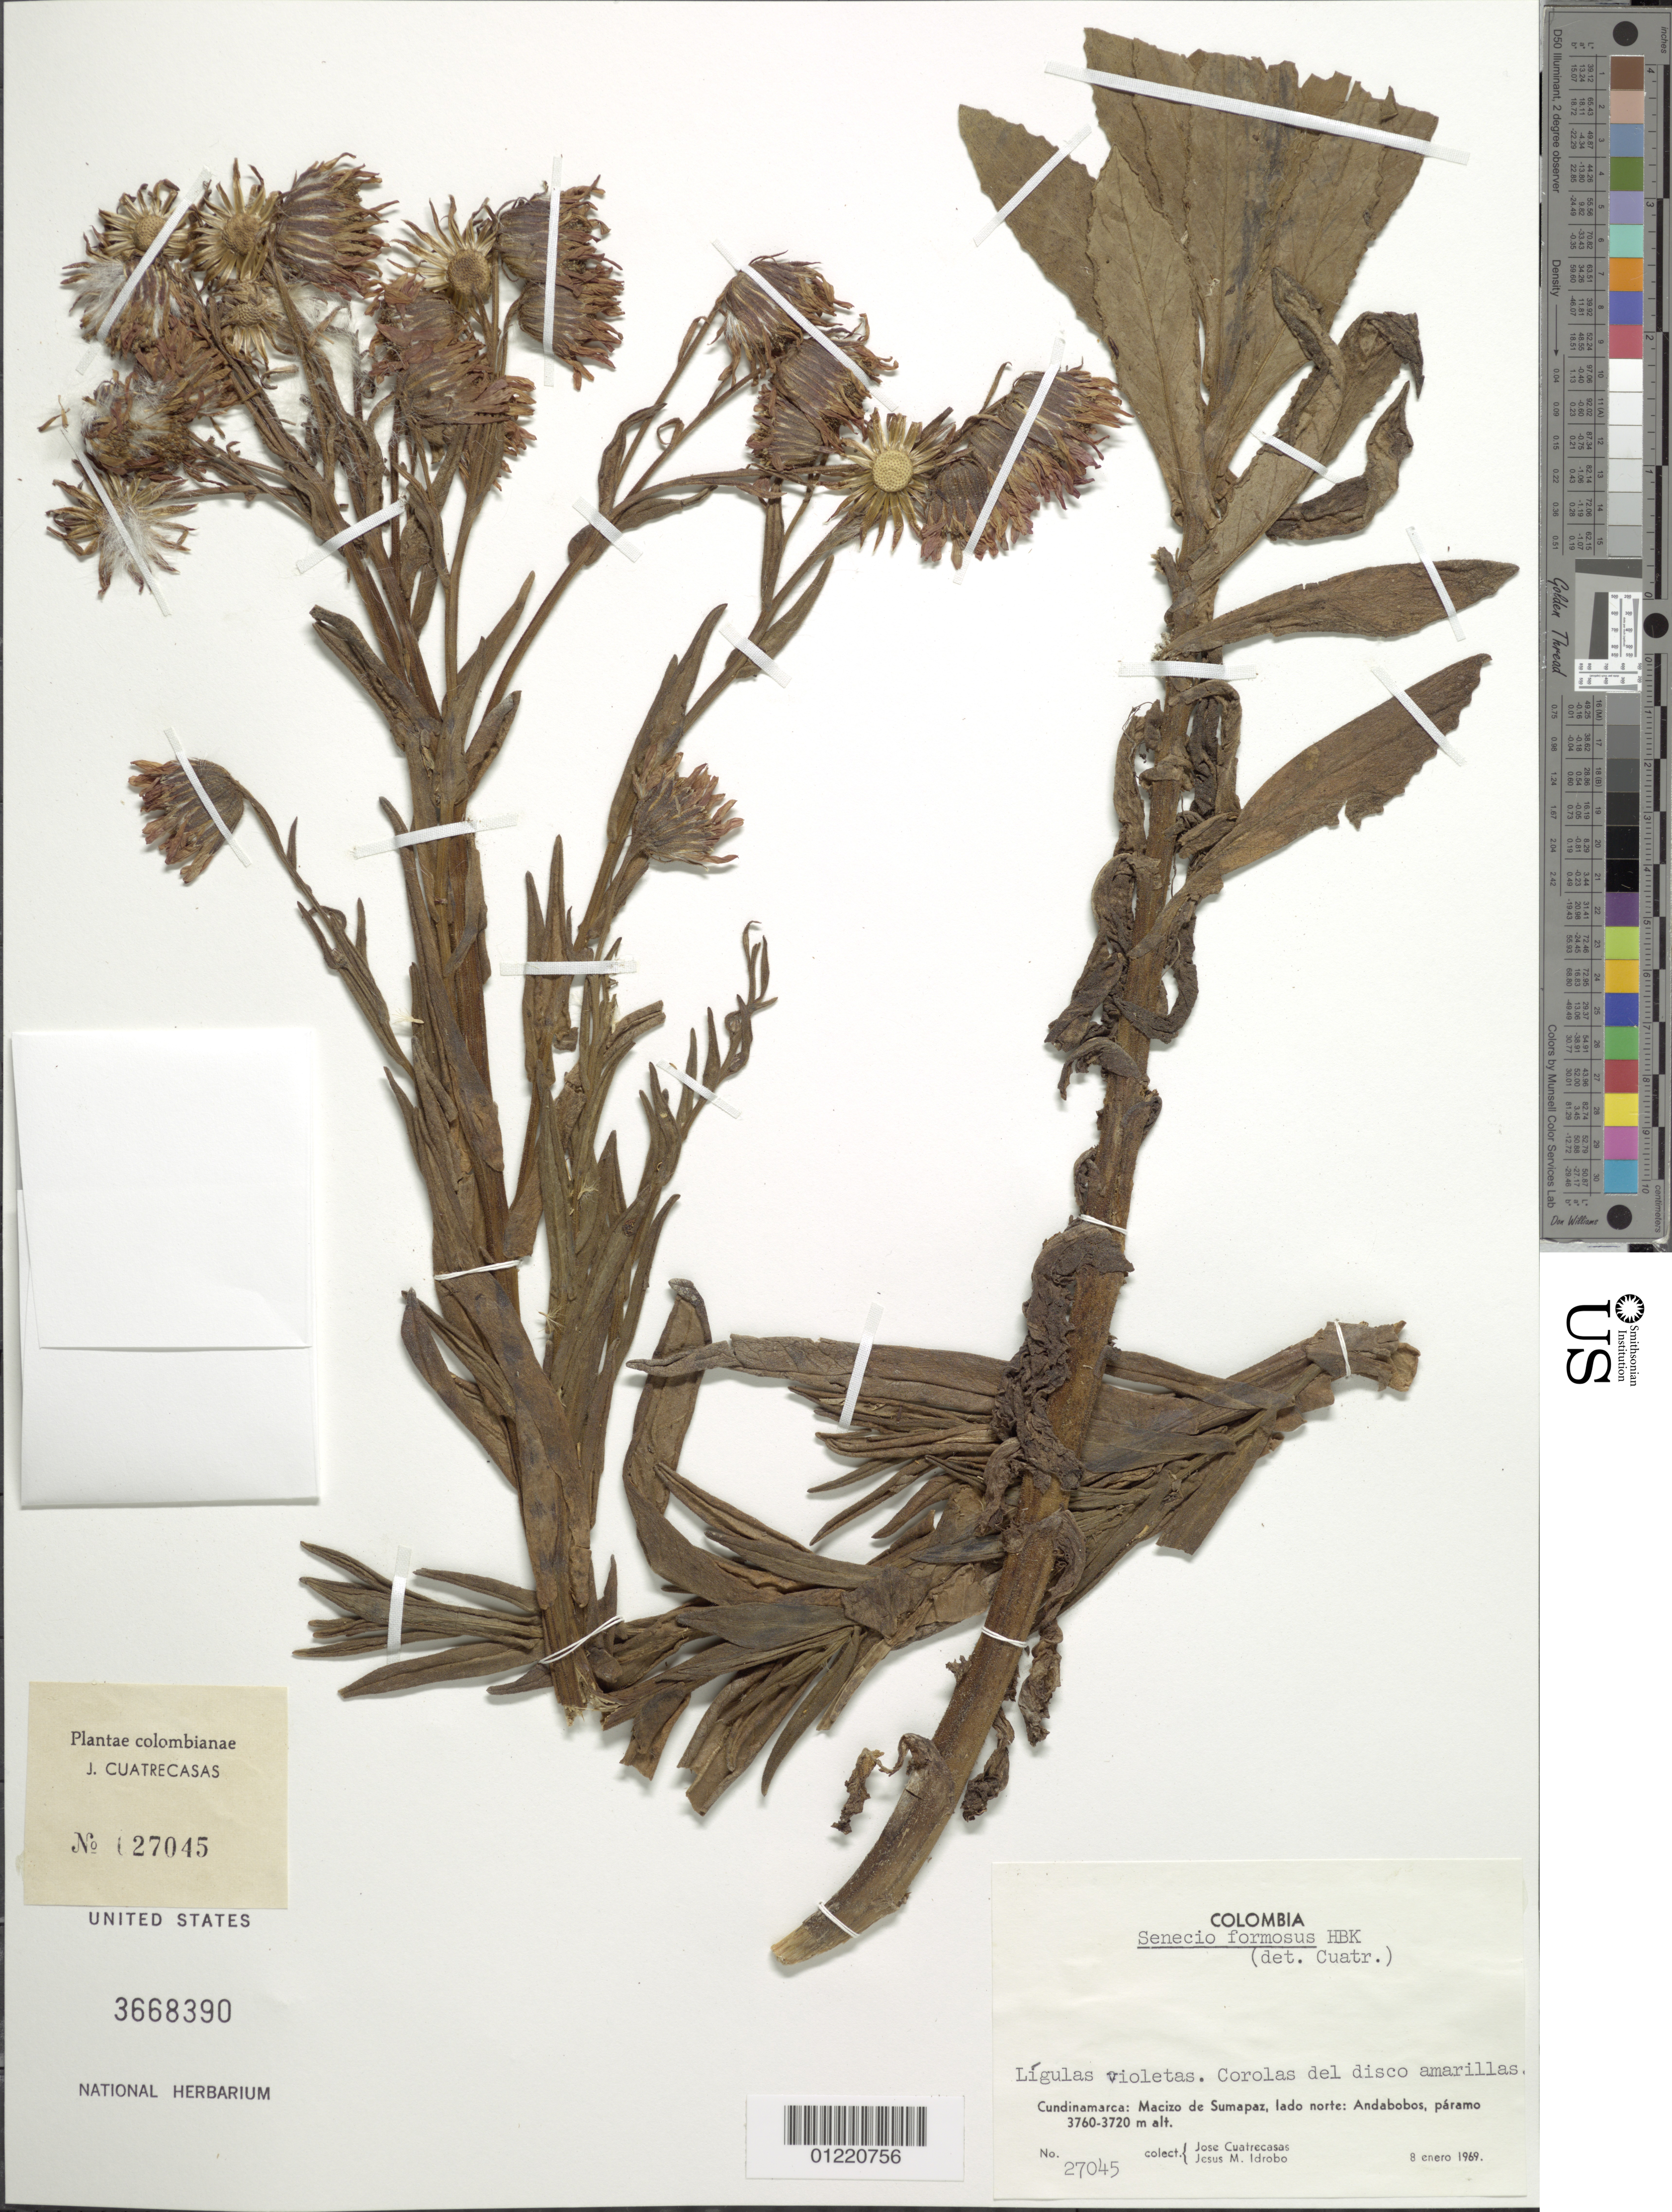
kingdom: Plantae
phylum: Tracheophyta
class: Magnoliopsida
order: Asterales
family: Asteraceae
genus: Senecio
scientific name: Senecio wedglacialis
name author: Cuatrec.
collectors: J. Cuatrecasas & J. M. Idrobo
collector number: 27045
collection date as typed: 8-Jan-69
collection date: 1969-01-08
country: Colombia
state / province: Cundinamarca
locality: Macizo de Sumapaz, lado norte. Andabobos.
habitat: Paramo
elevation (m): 3720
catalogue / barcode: US 3668390